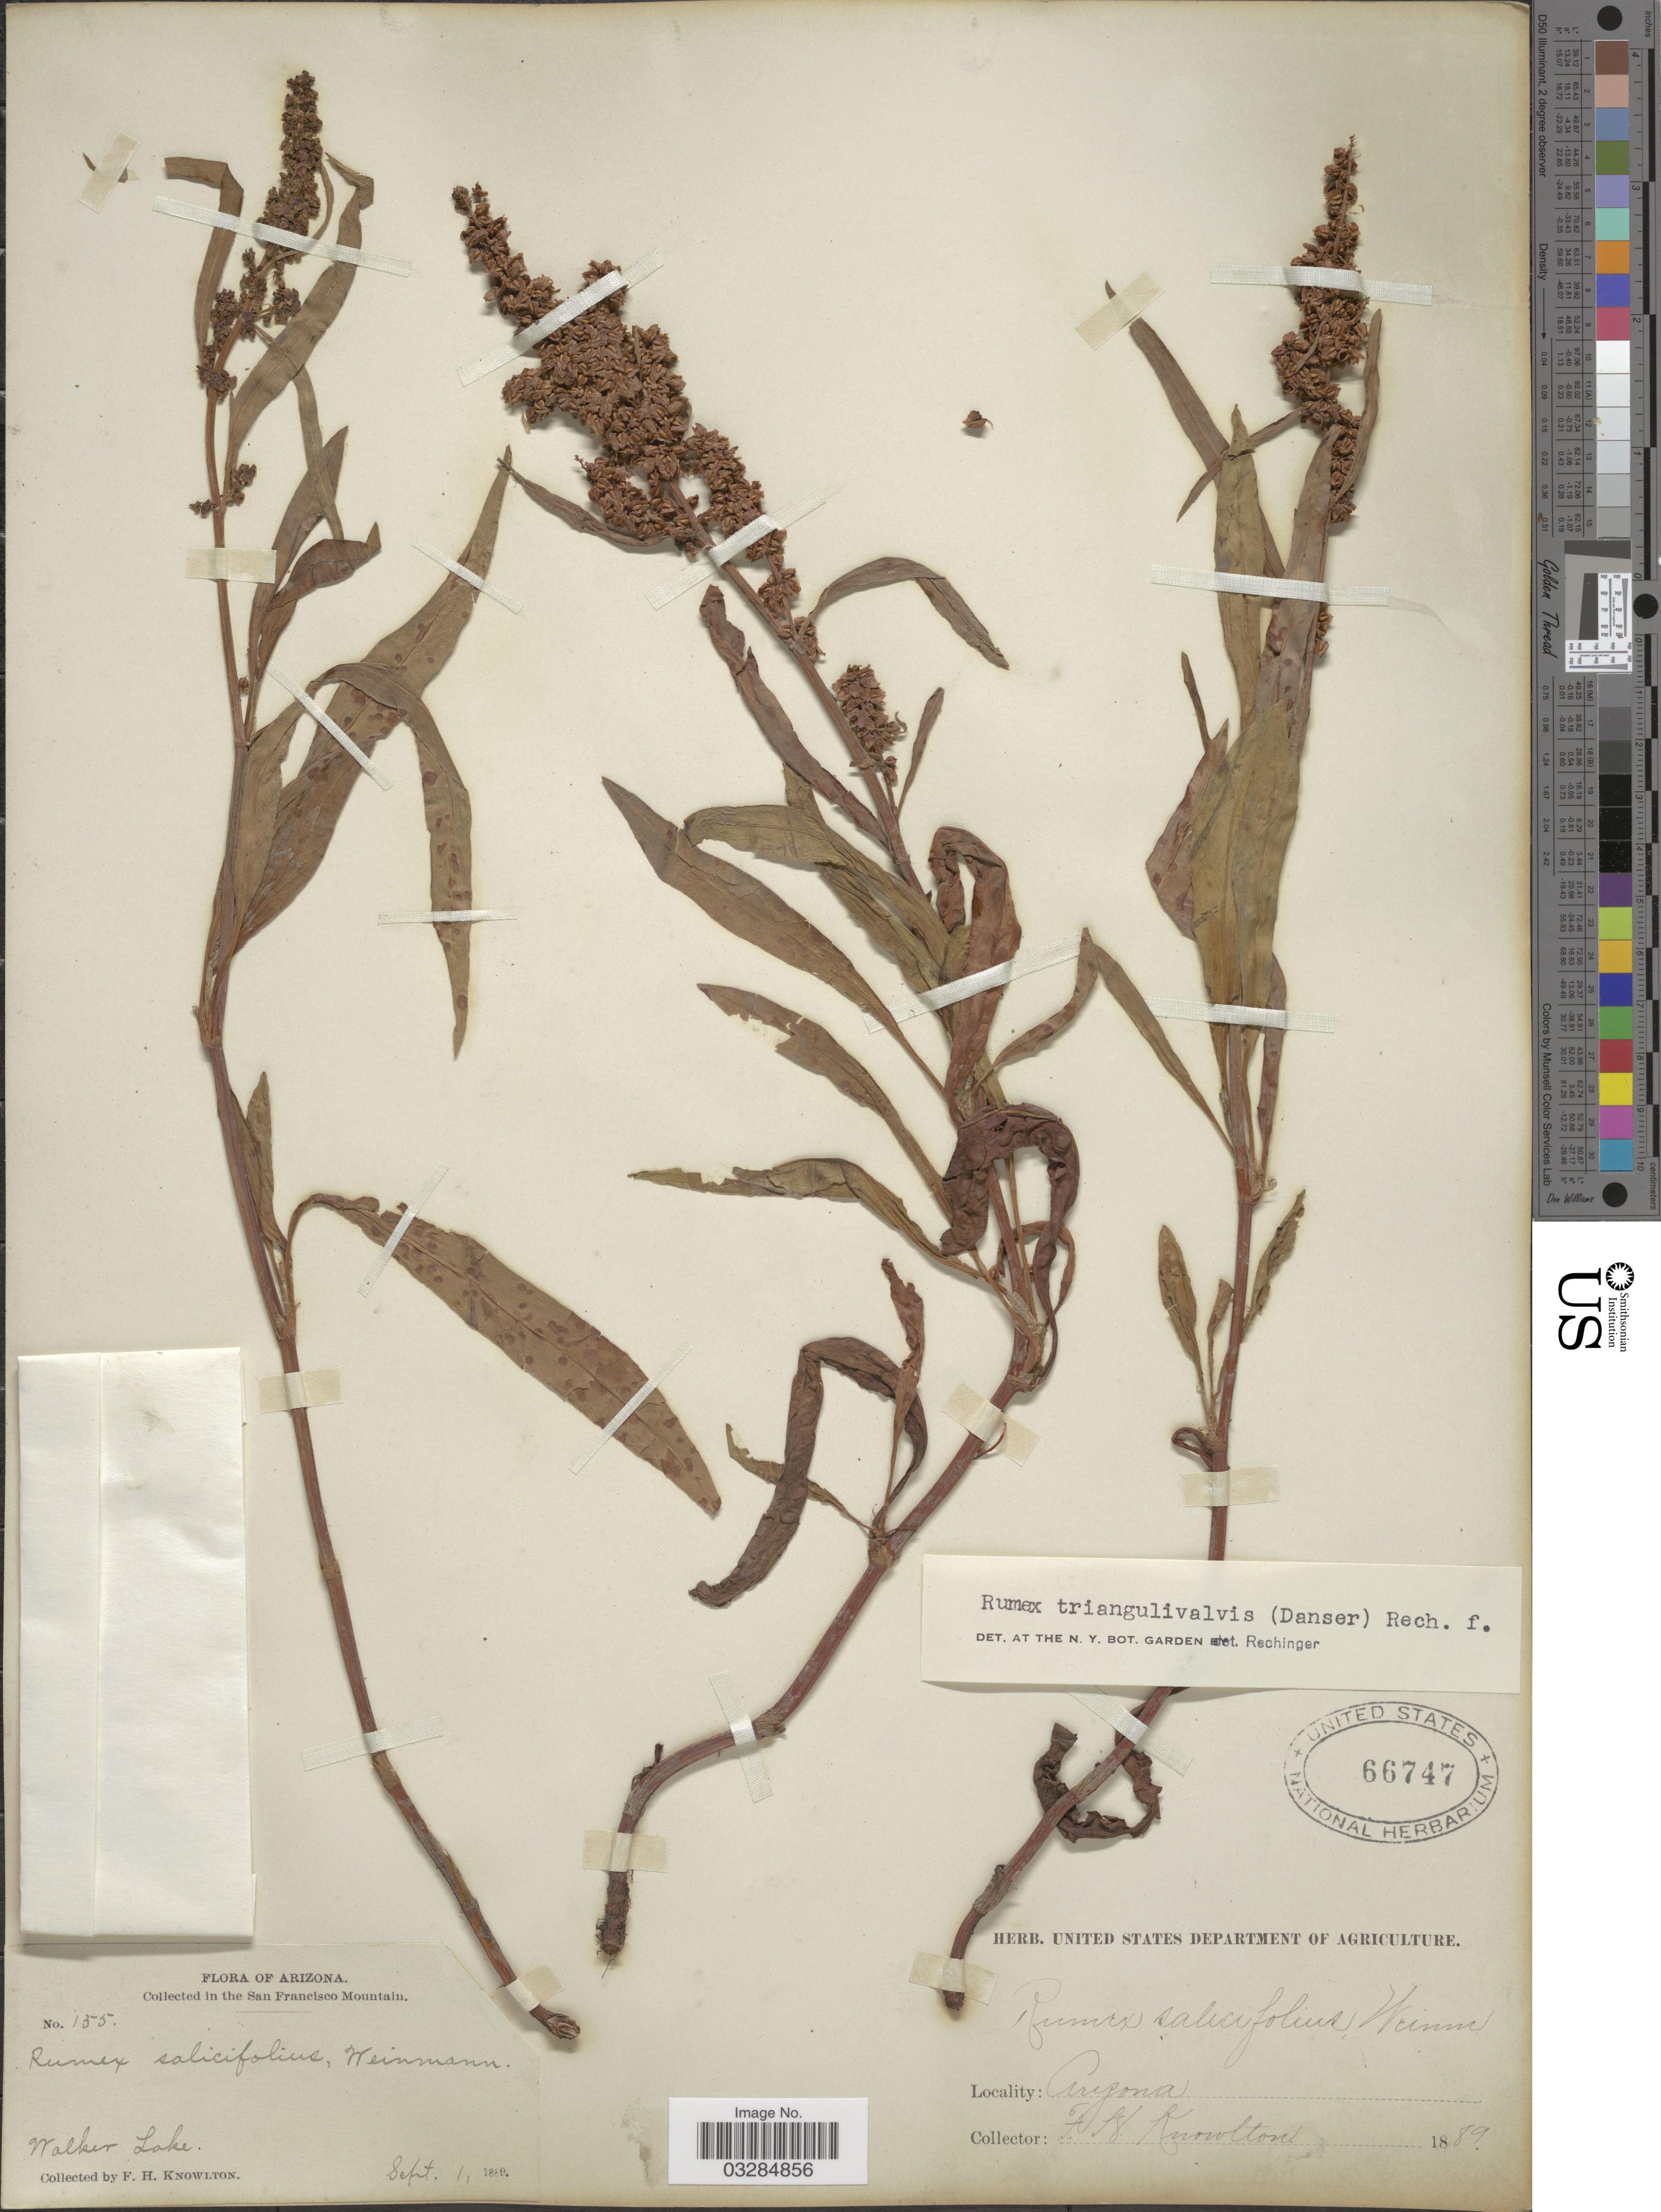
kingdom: Plantae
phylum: Tracheophyta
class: Magnoliopsida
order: Caryophyllales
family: Polygonaceae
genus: Rumex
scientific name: Rumex triangulivalvis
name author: (Danser) Rech. f.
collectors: F. H. Knowlton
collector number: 155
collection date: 1889-09-01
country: United States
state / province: Arizona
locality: San Francisco Mountain. Walker Lake.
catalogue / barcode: US 66747